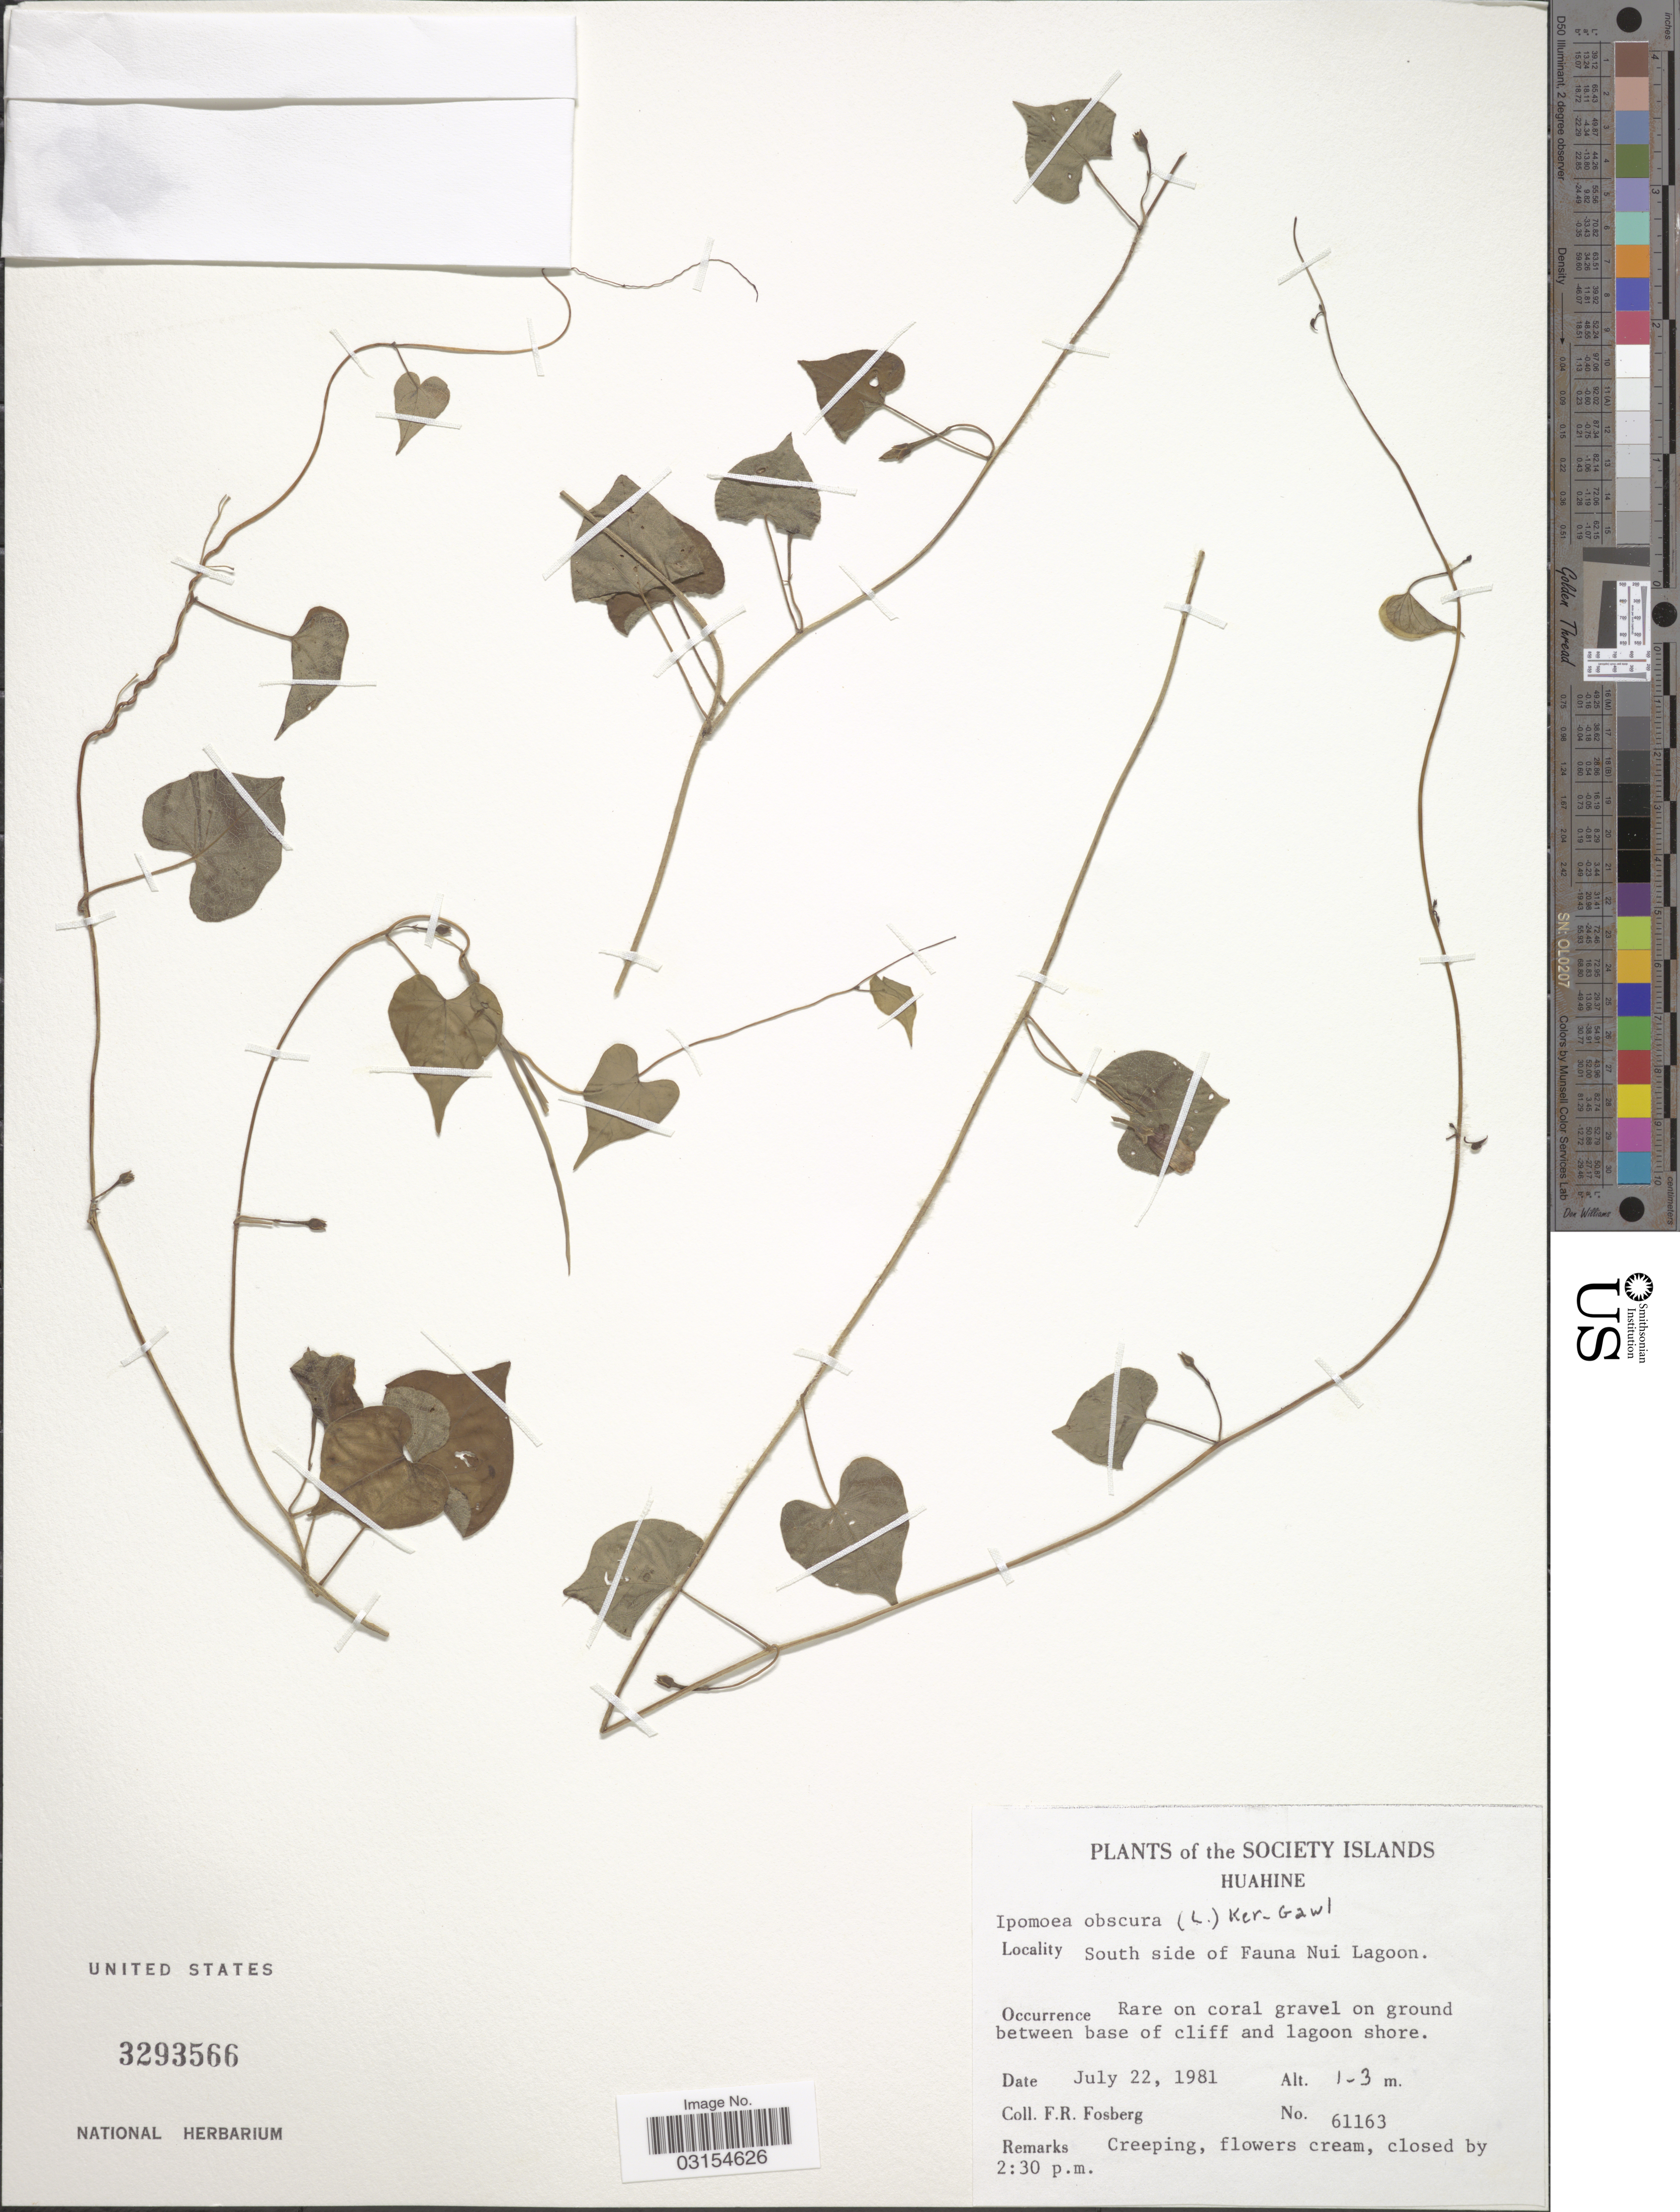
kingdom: Plantae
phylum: Tracheophyta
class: Magnoliopsida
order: Solanales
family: Convolvulaceae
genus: Ipomoea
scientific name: Ipomoea obscura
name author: (L.) Ker Gawl.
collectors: F. R. Fosberg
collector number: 61163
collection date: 1981-07-22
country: French Polynesia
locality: Society Islands. Huahine. South side of Fauna Nui Lagoon.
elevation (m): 1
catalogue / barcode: US 3293566